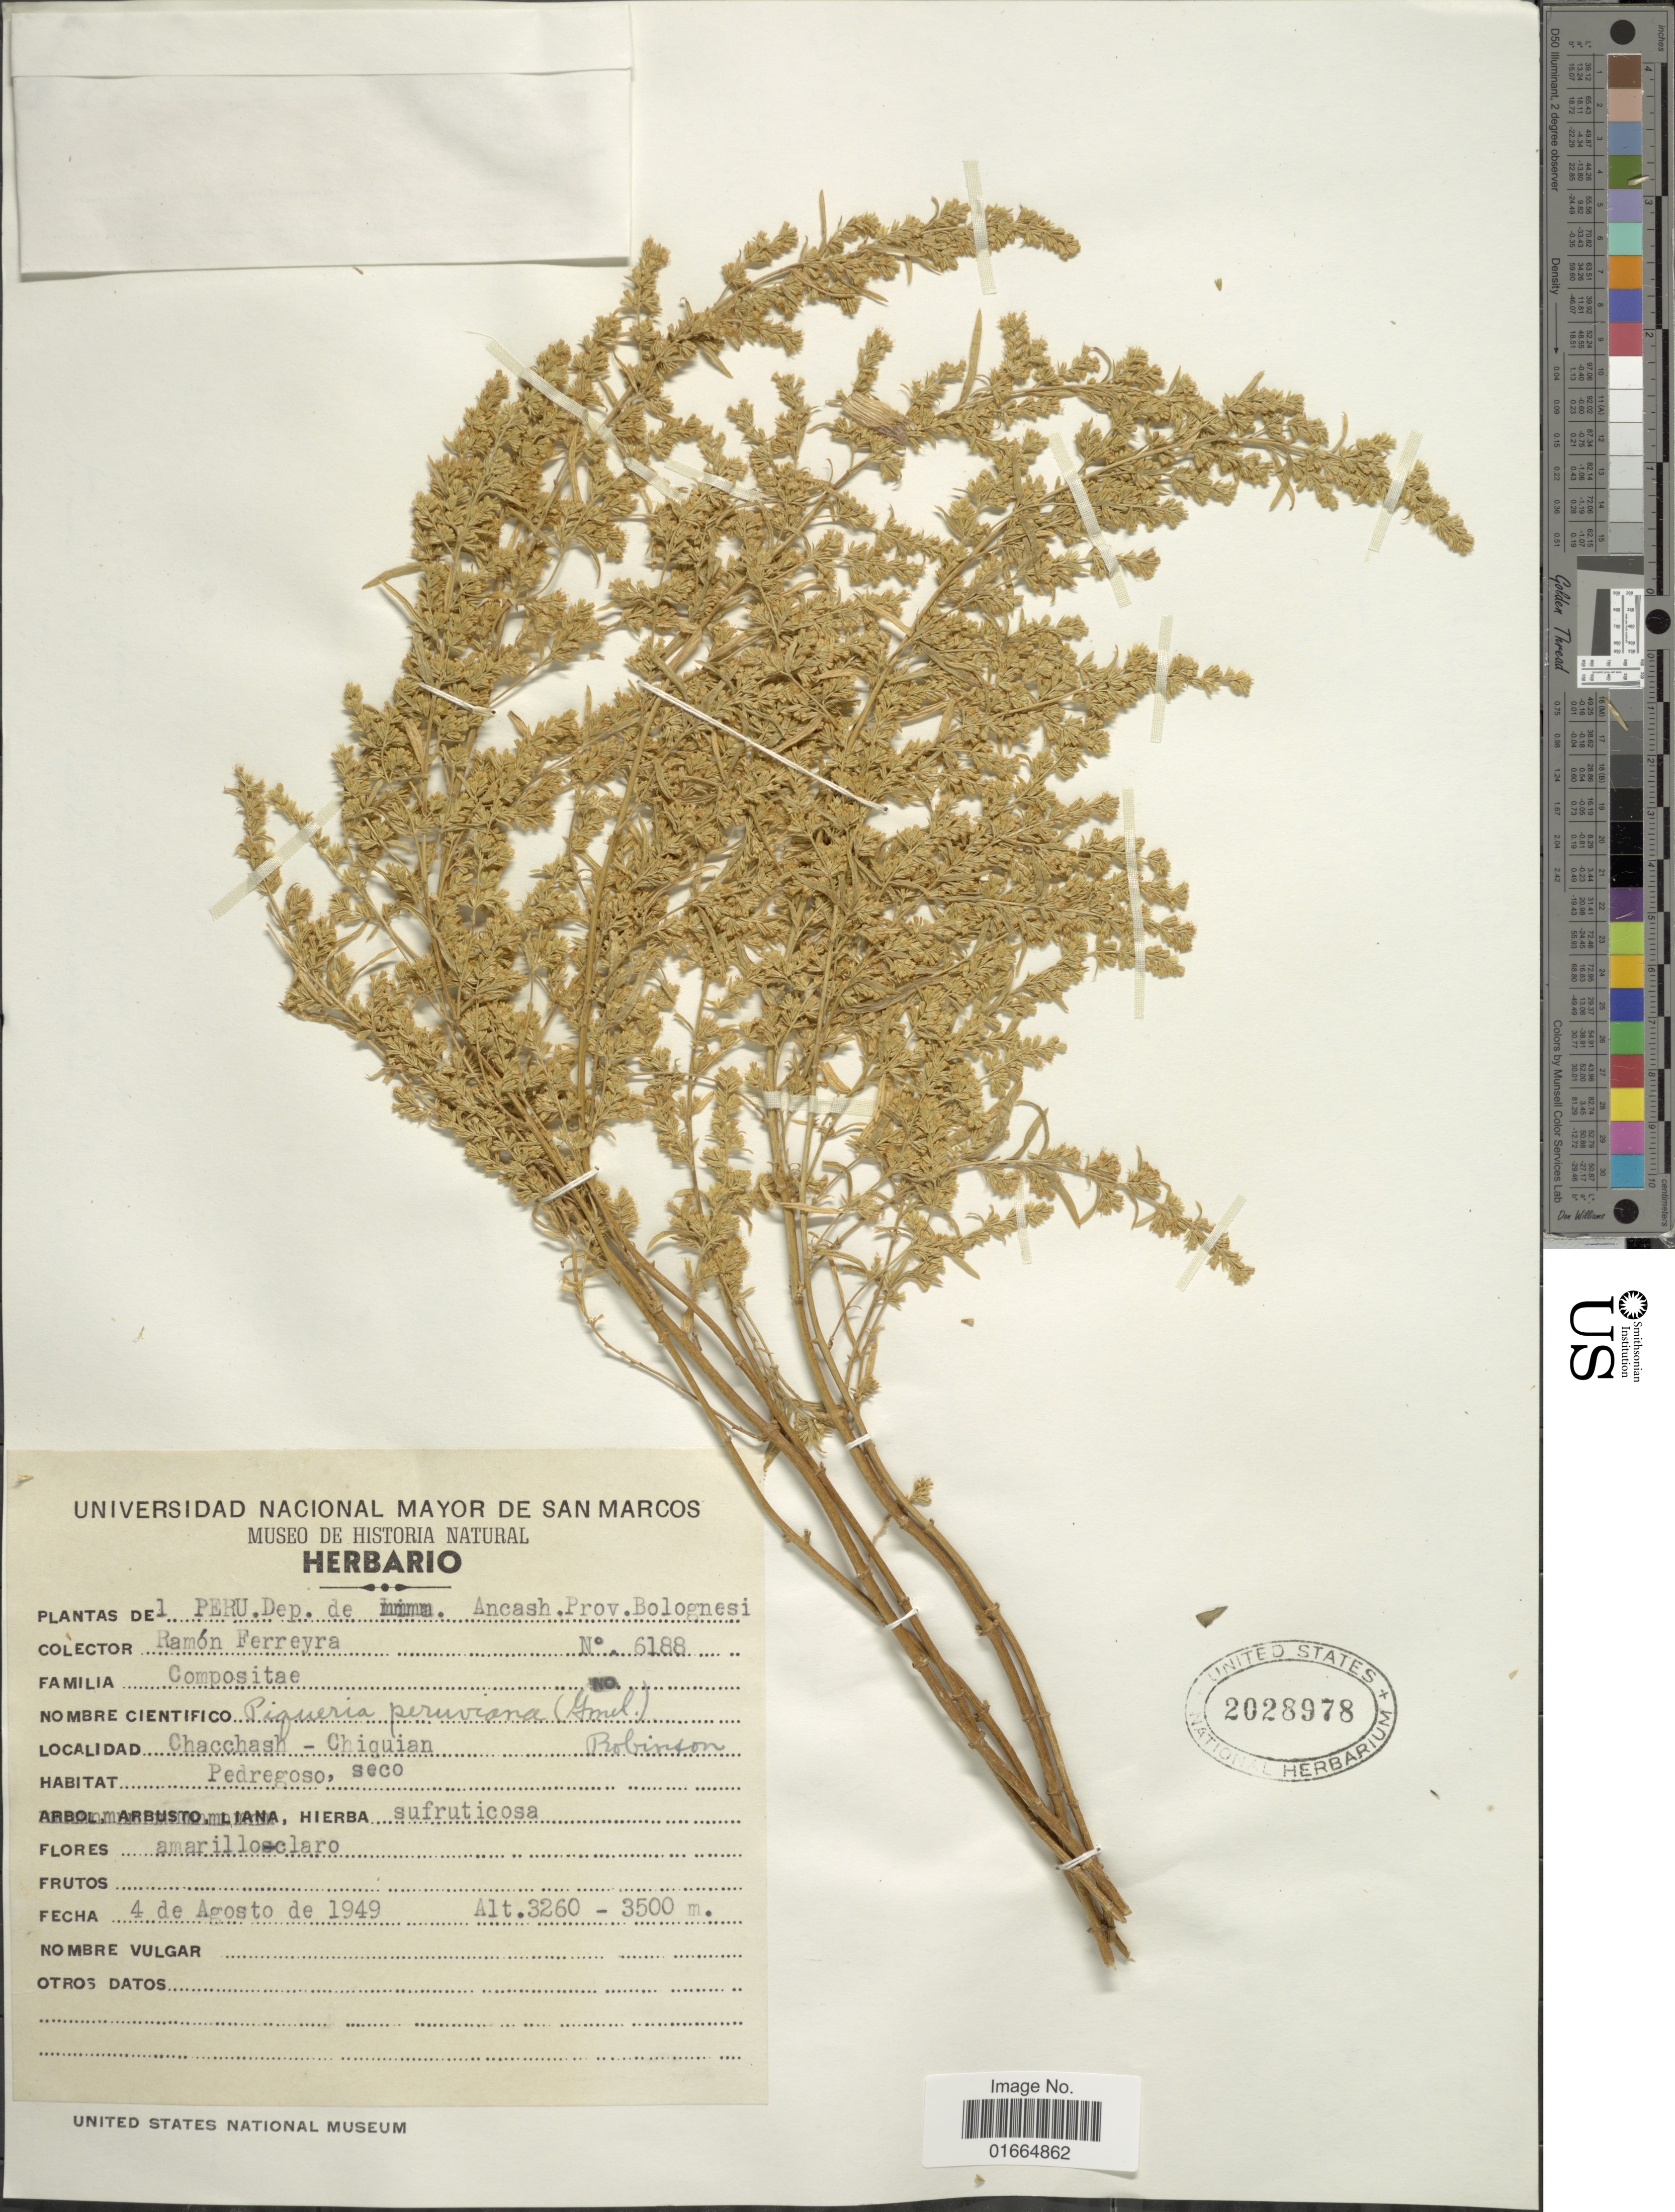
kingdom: Plantae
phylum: Tracheophyta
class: Magnoliopsida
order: Asterales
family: Asteraceae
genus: Ophryosporus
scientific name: Ophryosporus peruvianus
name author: (J.F. Gmel.) R.M. King & H. Rob.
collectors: R. A. Ferreyra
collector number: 6188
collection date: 1949-08-04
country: Peru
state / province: Ancash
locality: Dep. de Ancash. Prov. Bolognesi. Chacchash - Chiquian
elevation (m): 3260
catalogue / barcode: US 2028978